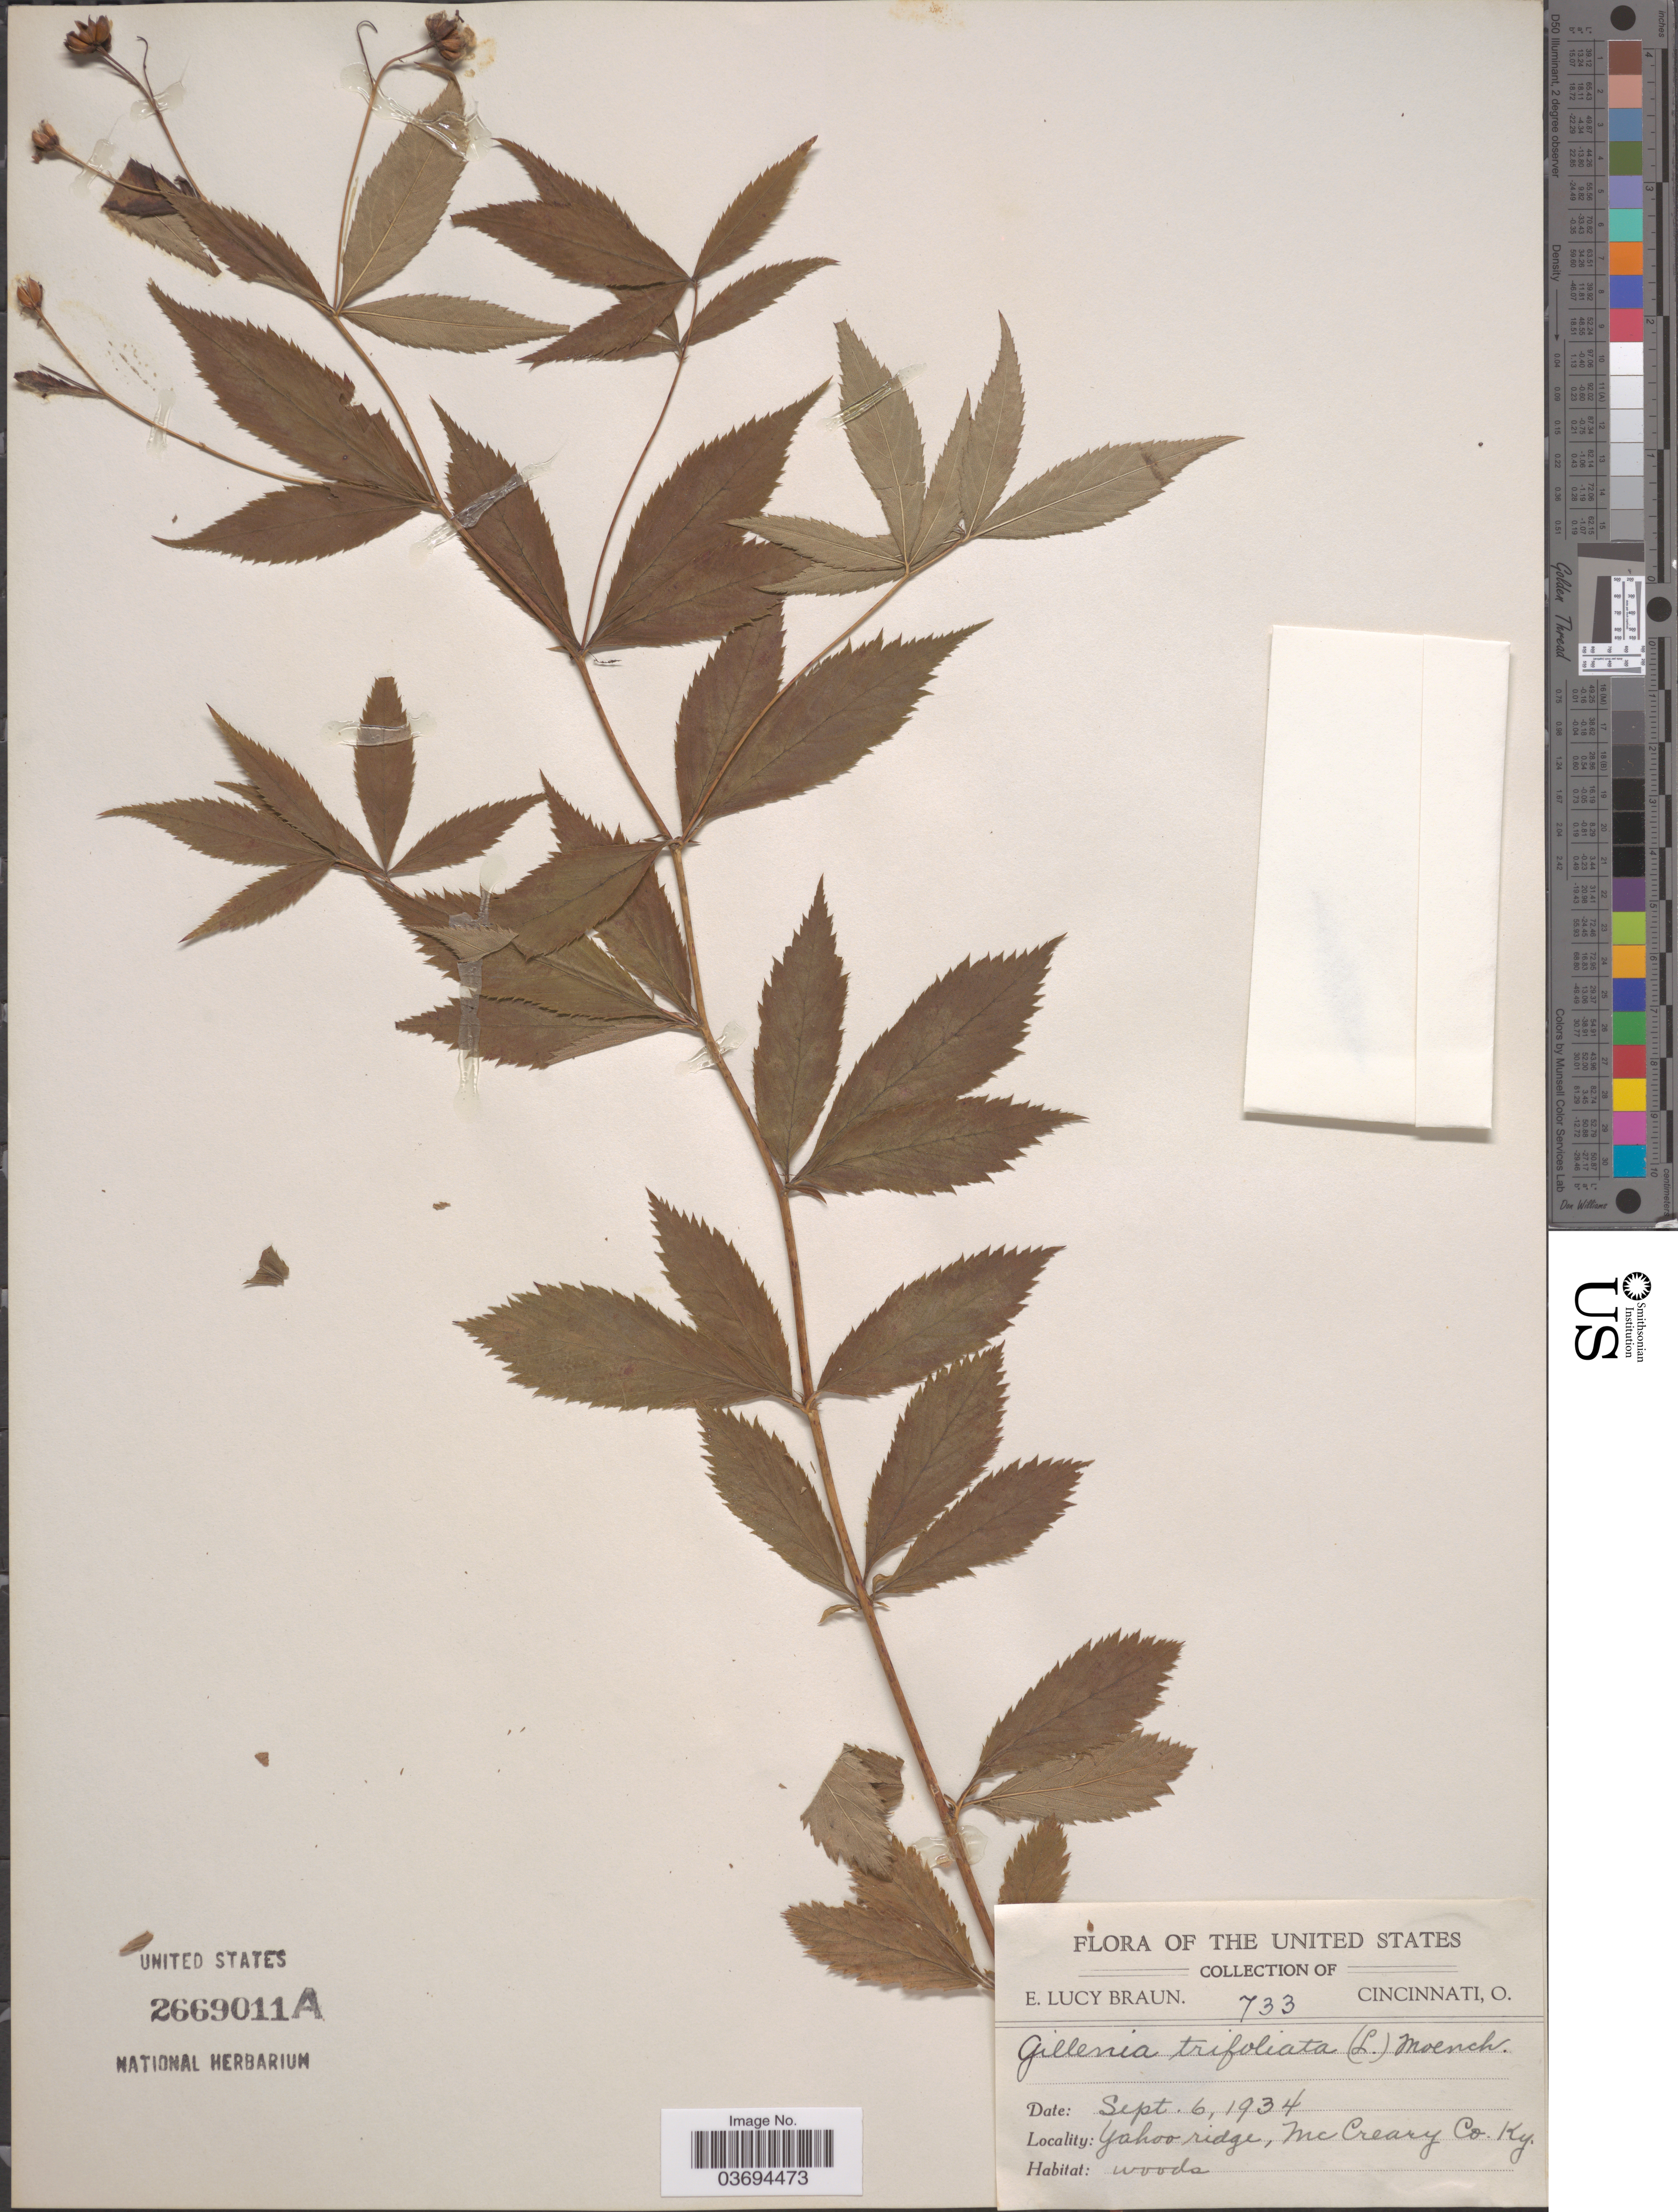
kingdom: Plantae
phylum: Tracheophyta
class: Magnoliopsida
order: Rosales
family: Rosaceae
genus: Gillenia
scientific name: Gillenia trifoliata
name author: (L.) Moench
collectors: E. L. Braun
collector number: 733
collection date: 1934-09-06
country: United States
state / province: Kentucky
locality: Yahoo ridge, Mc Creary Co.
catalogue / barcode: US 2669011A